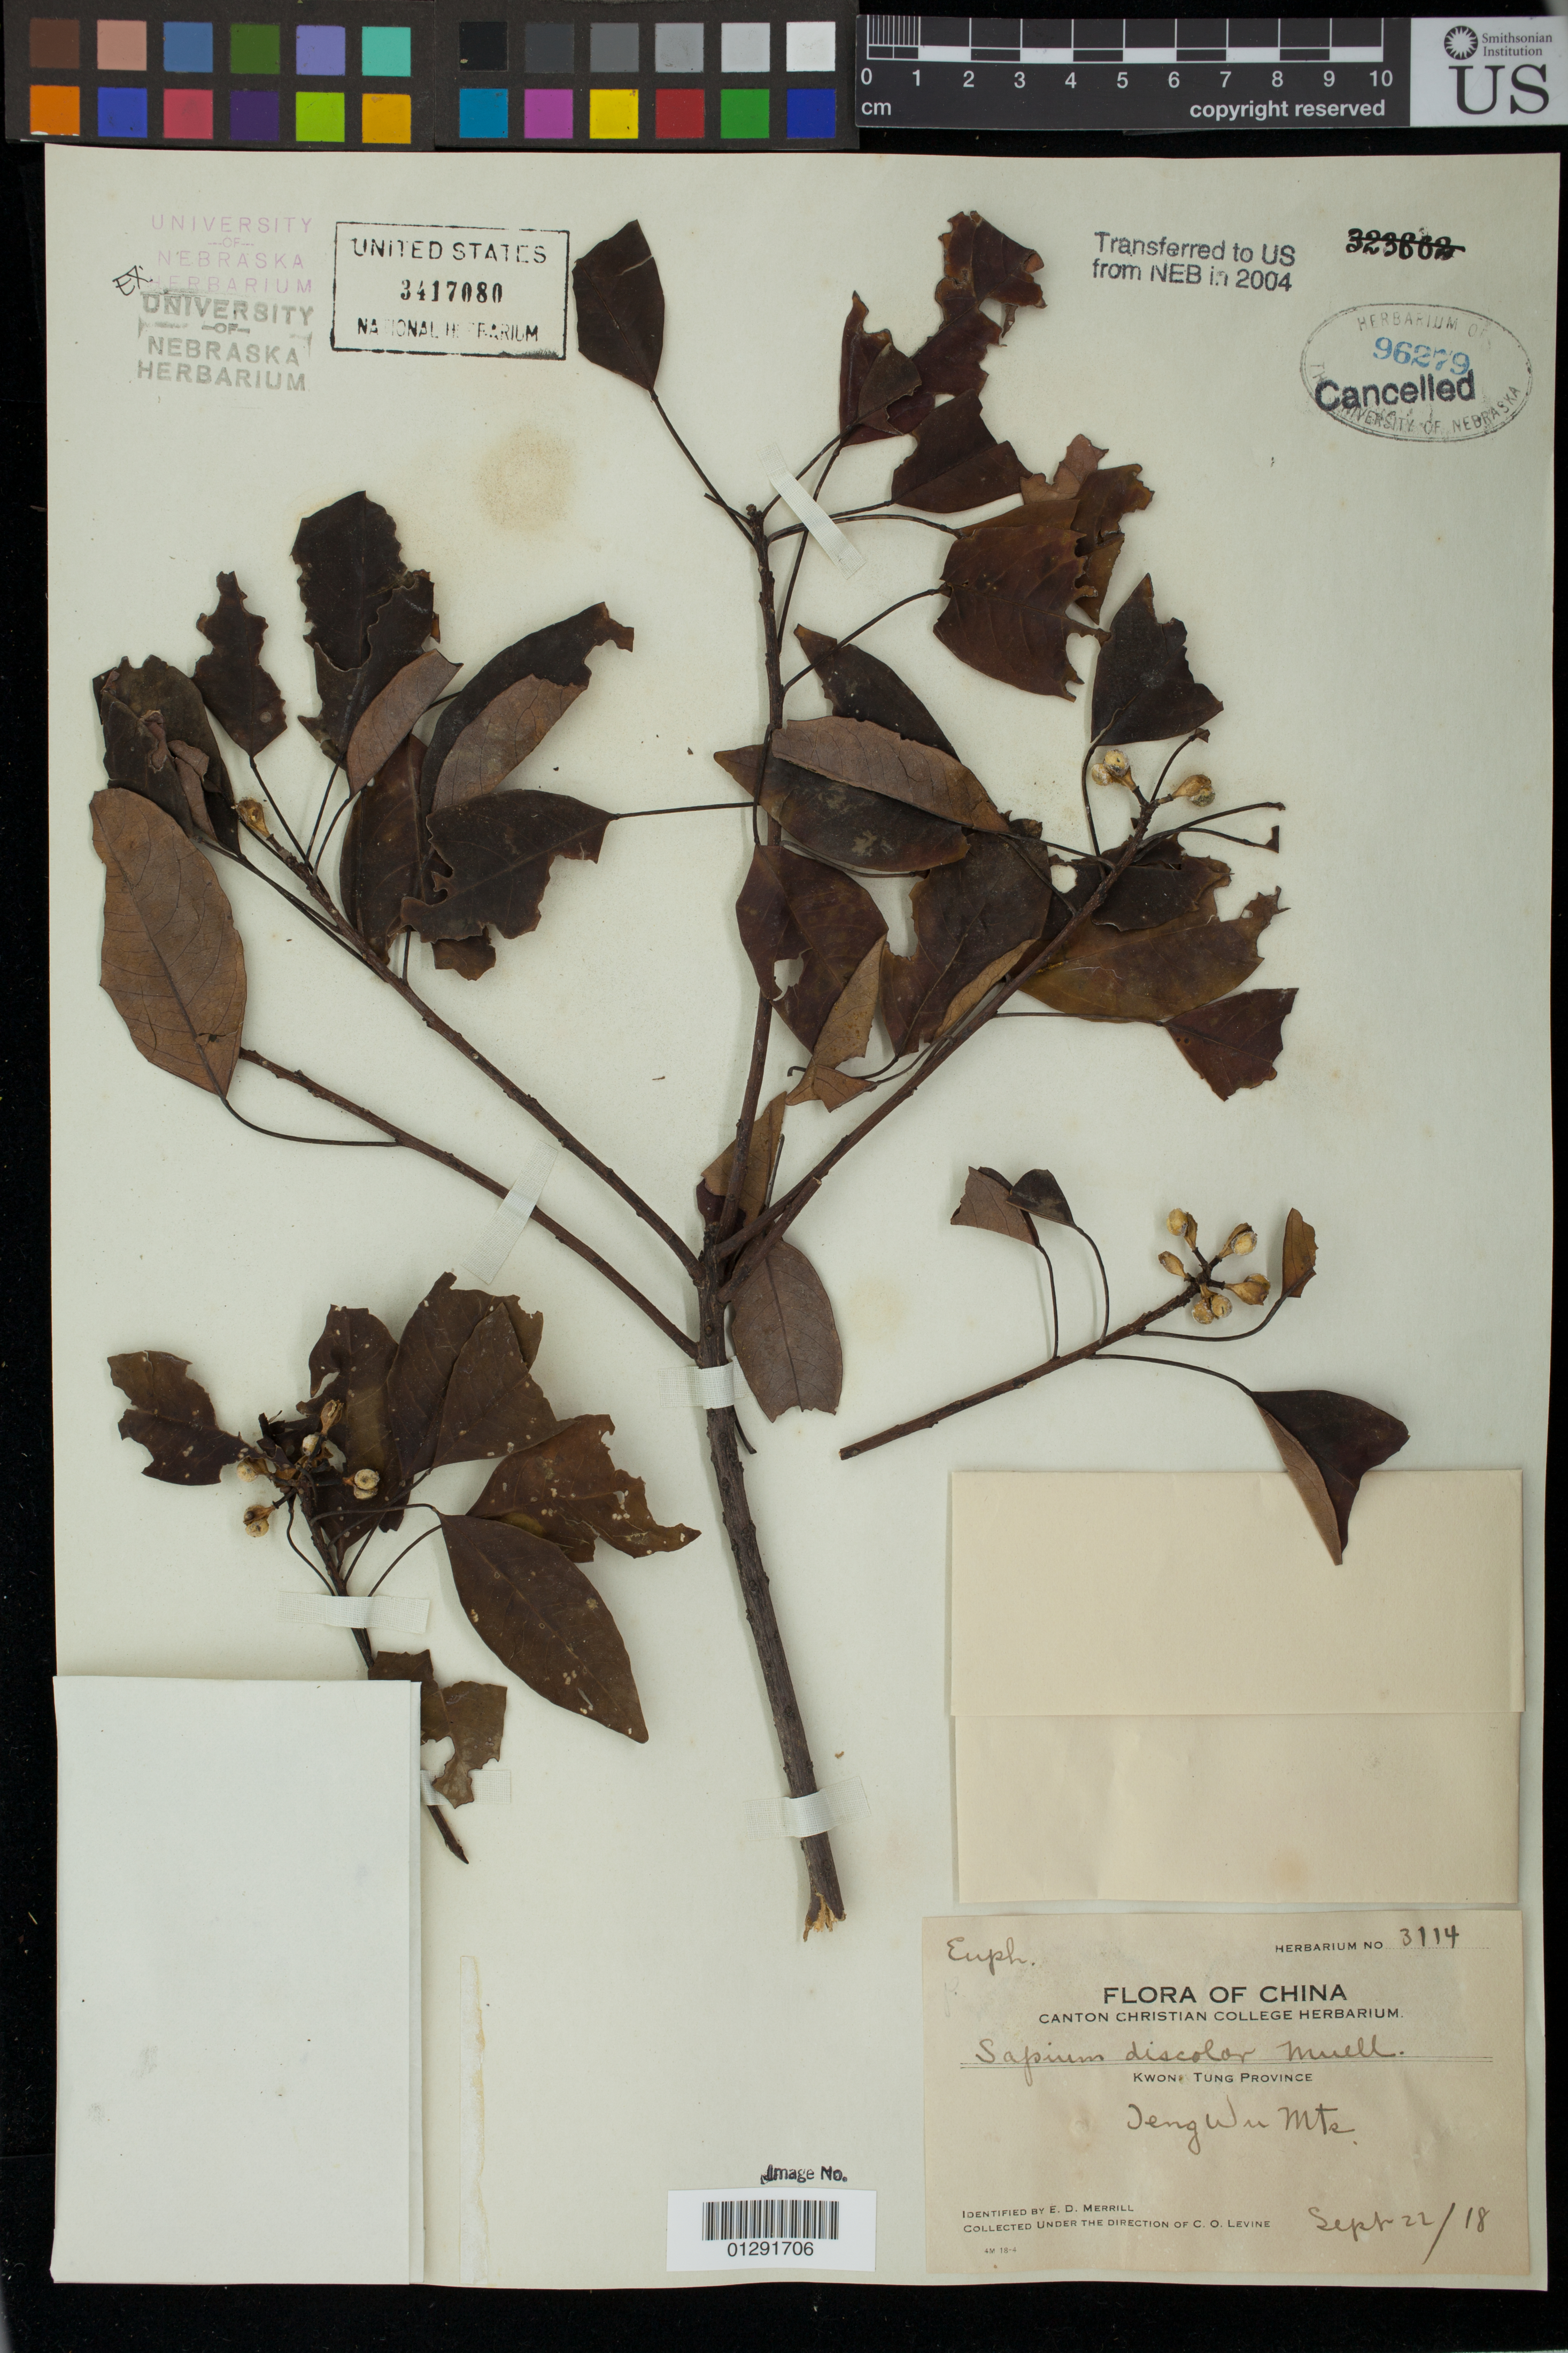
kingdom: Plantae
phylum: Tracheophyta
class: Magnoliopsida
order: Malpighiales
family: Euphorbiaceae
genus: Sapium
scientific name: Sapium discolor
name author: M. Arg.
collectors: E. Merrill & C. O. Levine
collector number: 3114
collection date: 1918-09-22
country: China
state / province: Guangdong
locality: Jeng Wu Mts, Kwon Tung Province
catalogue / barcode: US 3417080